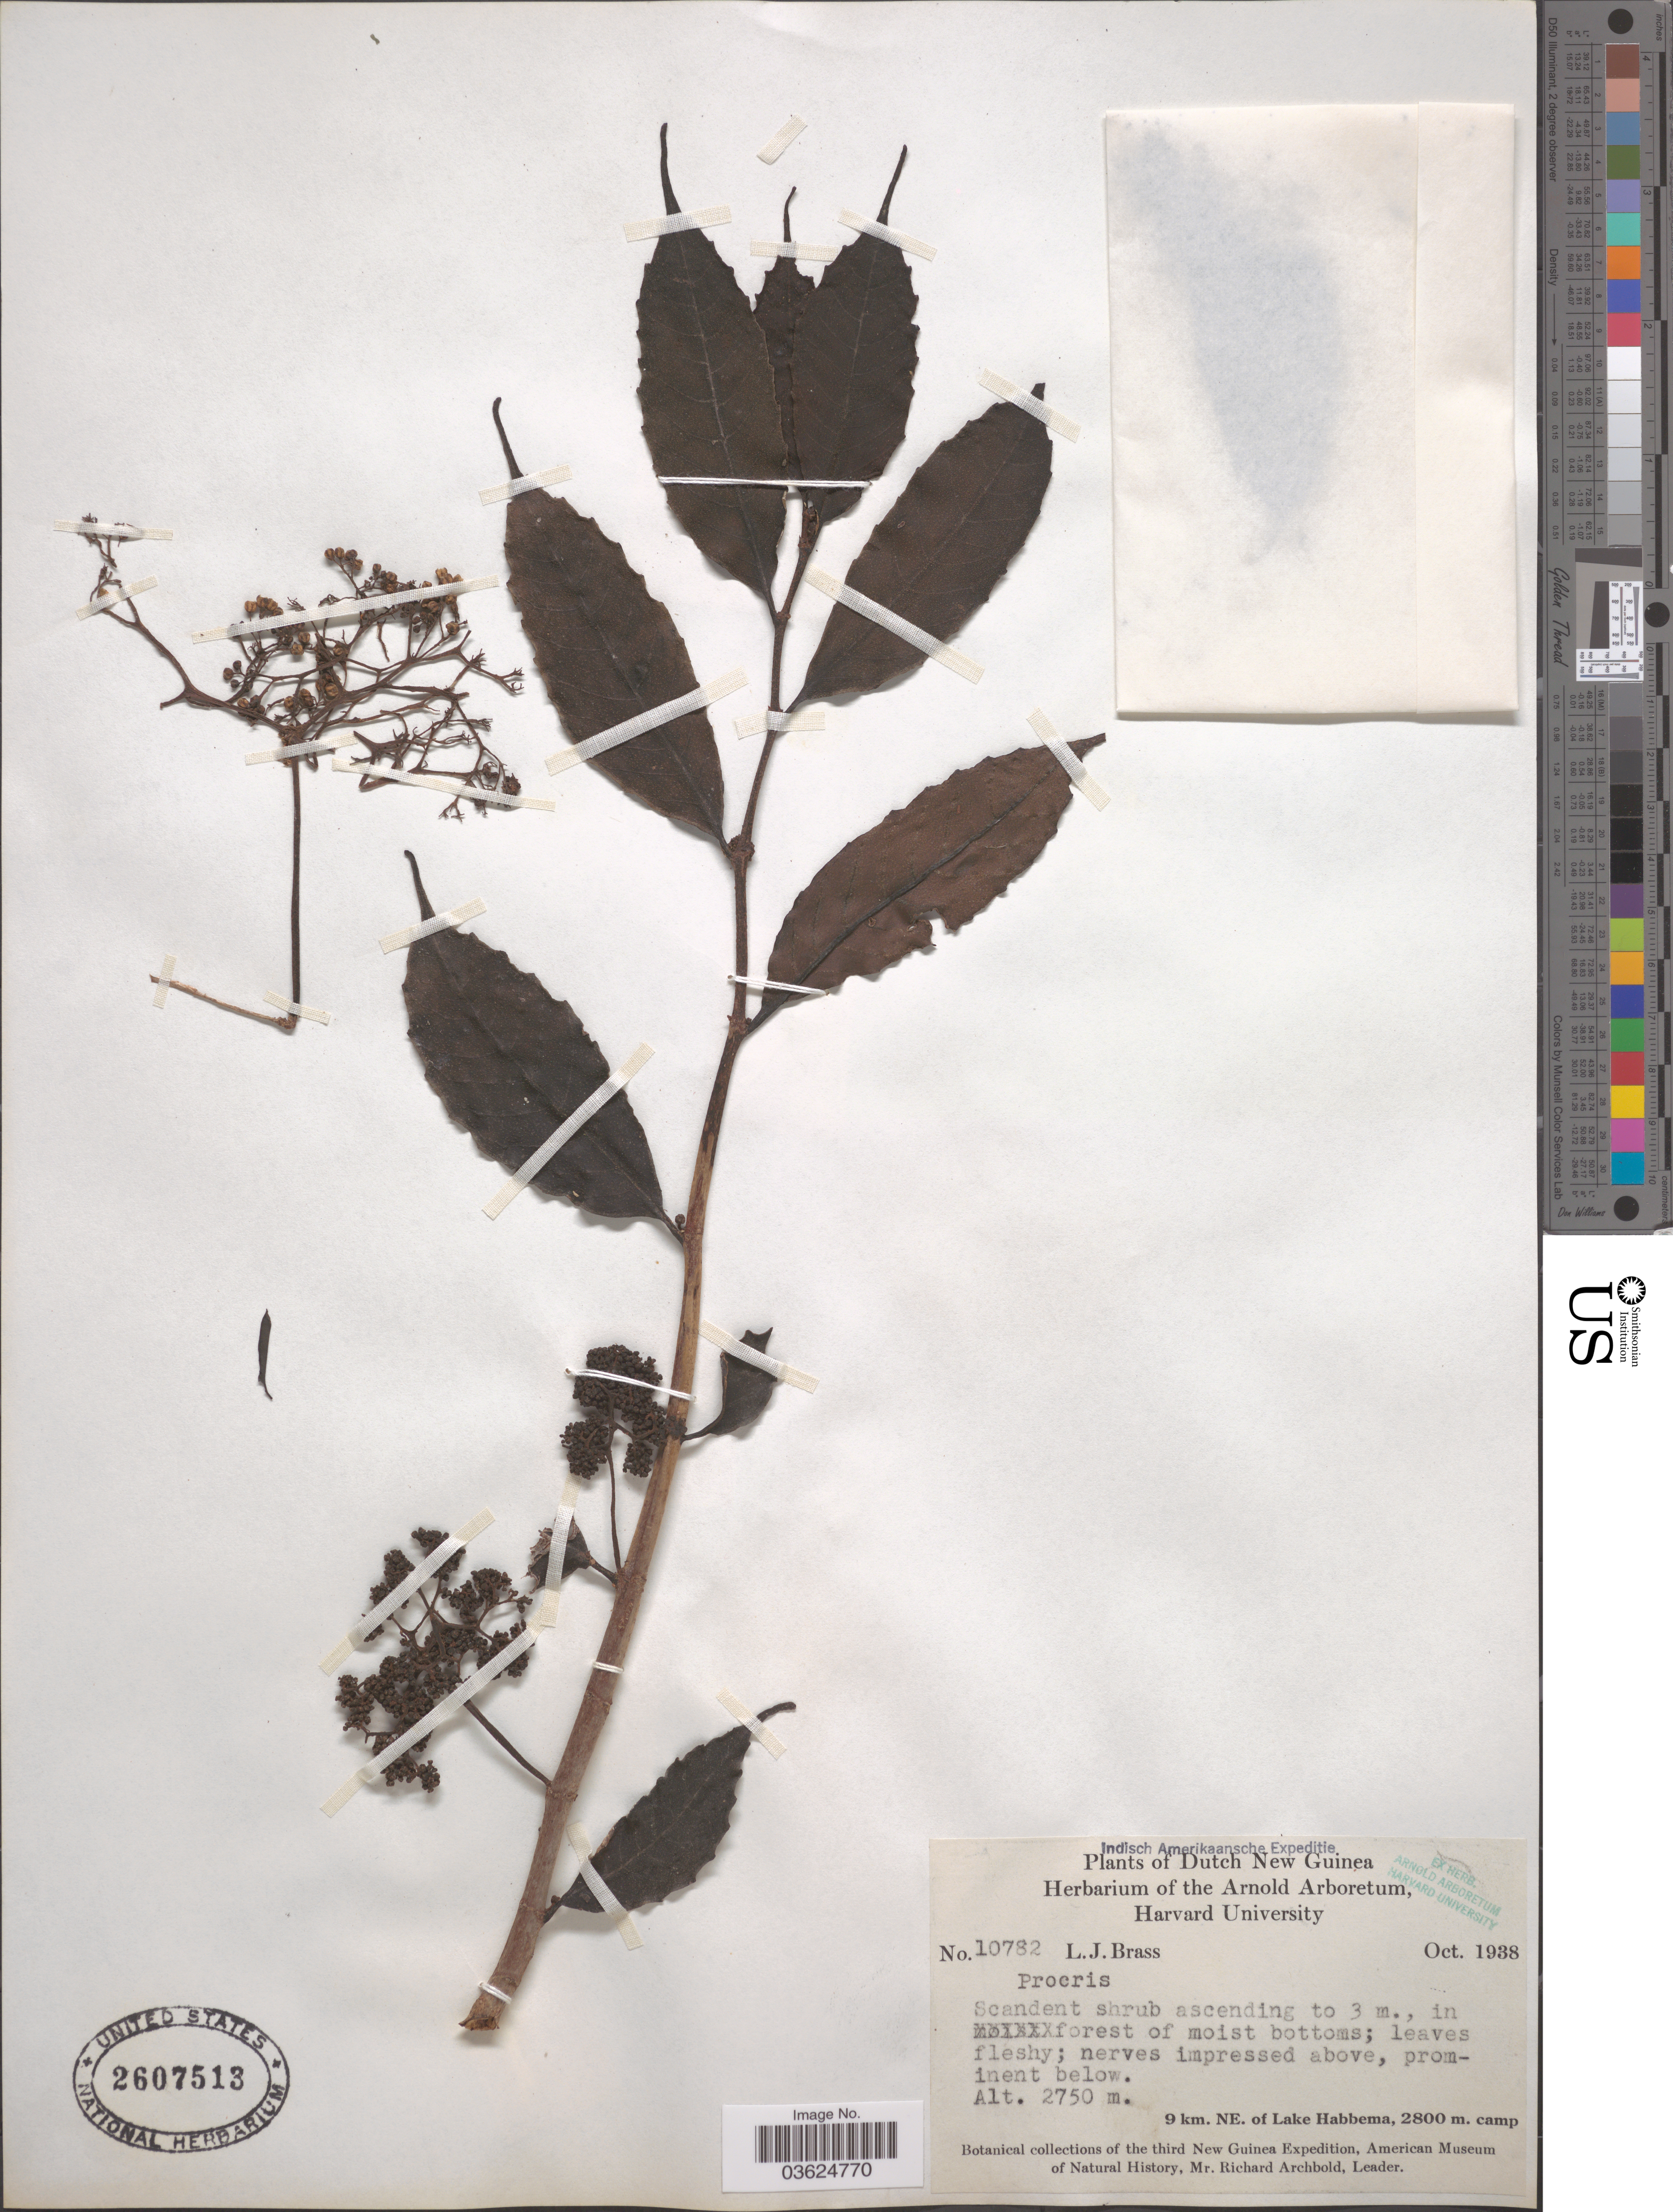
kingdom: Plantae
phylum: Tracheophyta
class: Magnoliopsida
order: Rosales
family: Urticaceae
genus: Procris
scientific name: Procris sp.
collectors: L. J. Brass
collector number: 10782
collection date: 1938-10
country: Indonesia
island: New Guinea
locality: Dutch New Guinea. 9 km. NE. of Lake Habbema.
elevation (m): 2750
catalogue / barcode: US 2607513